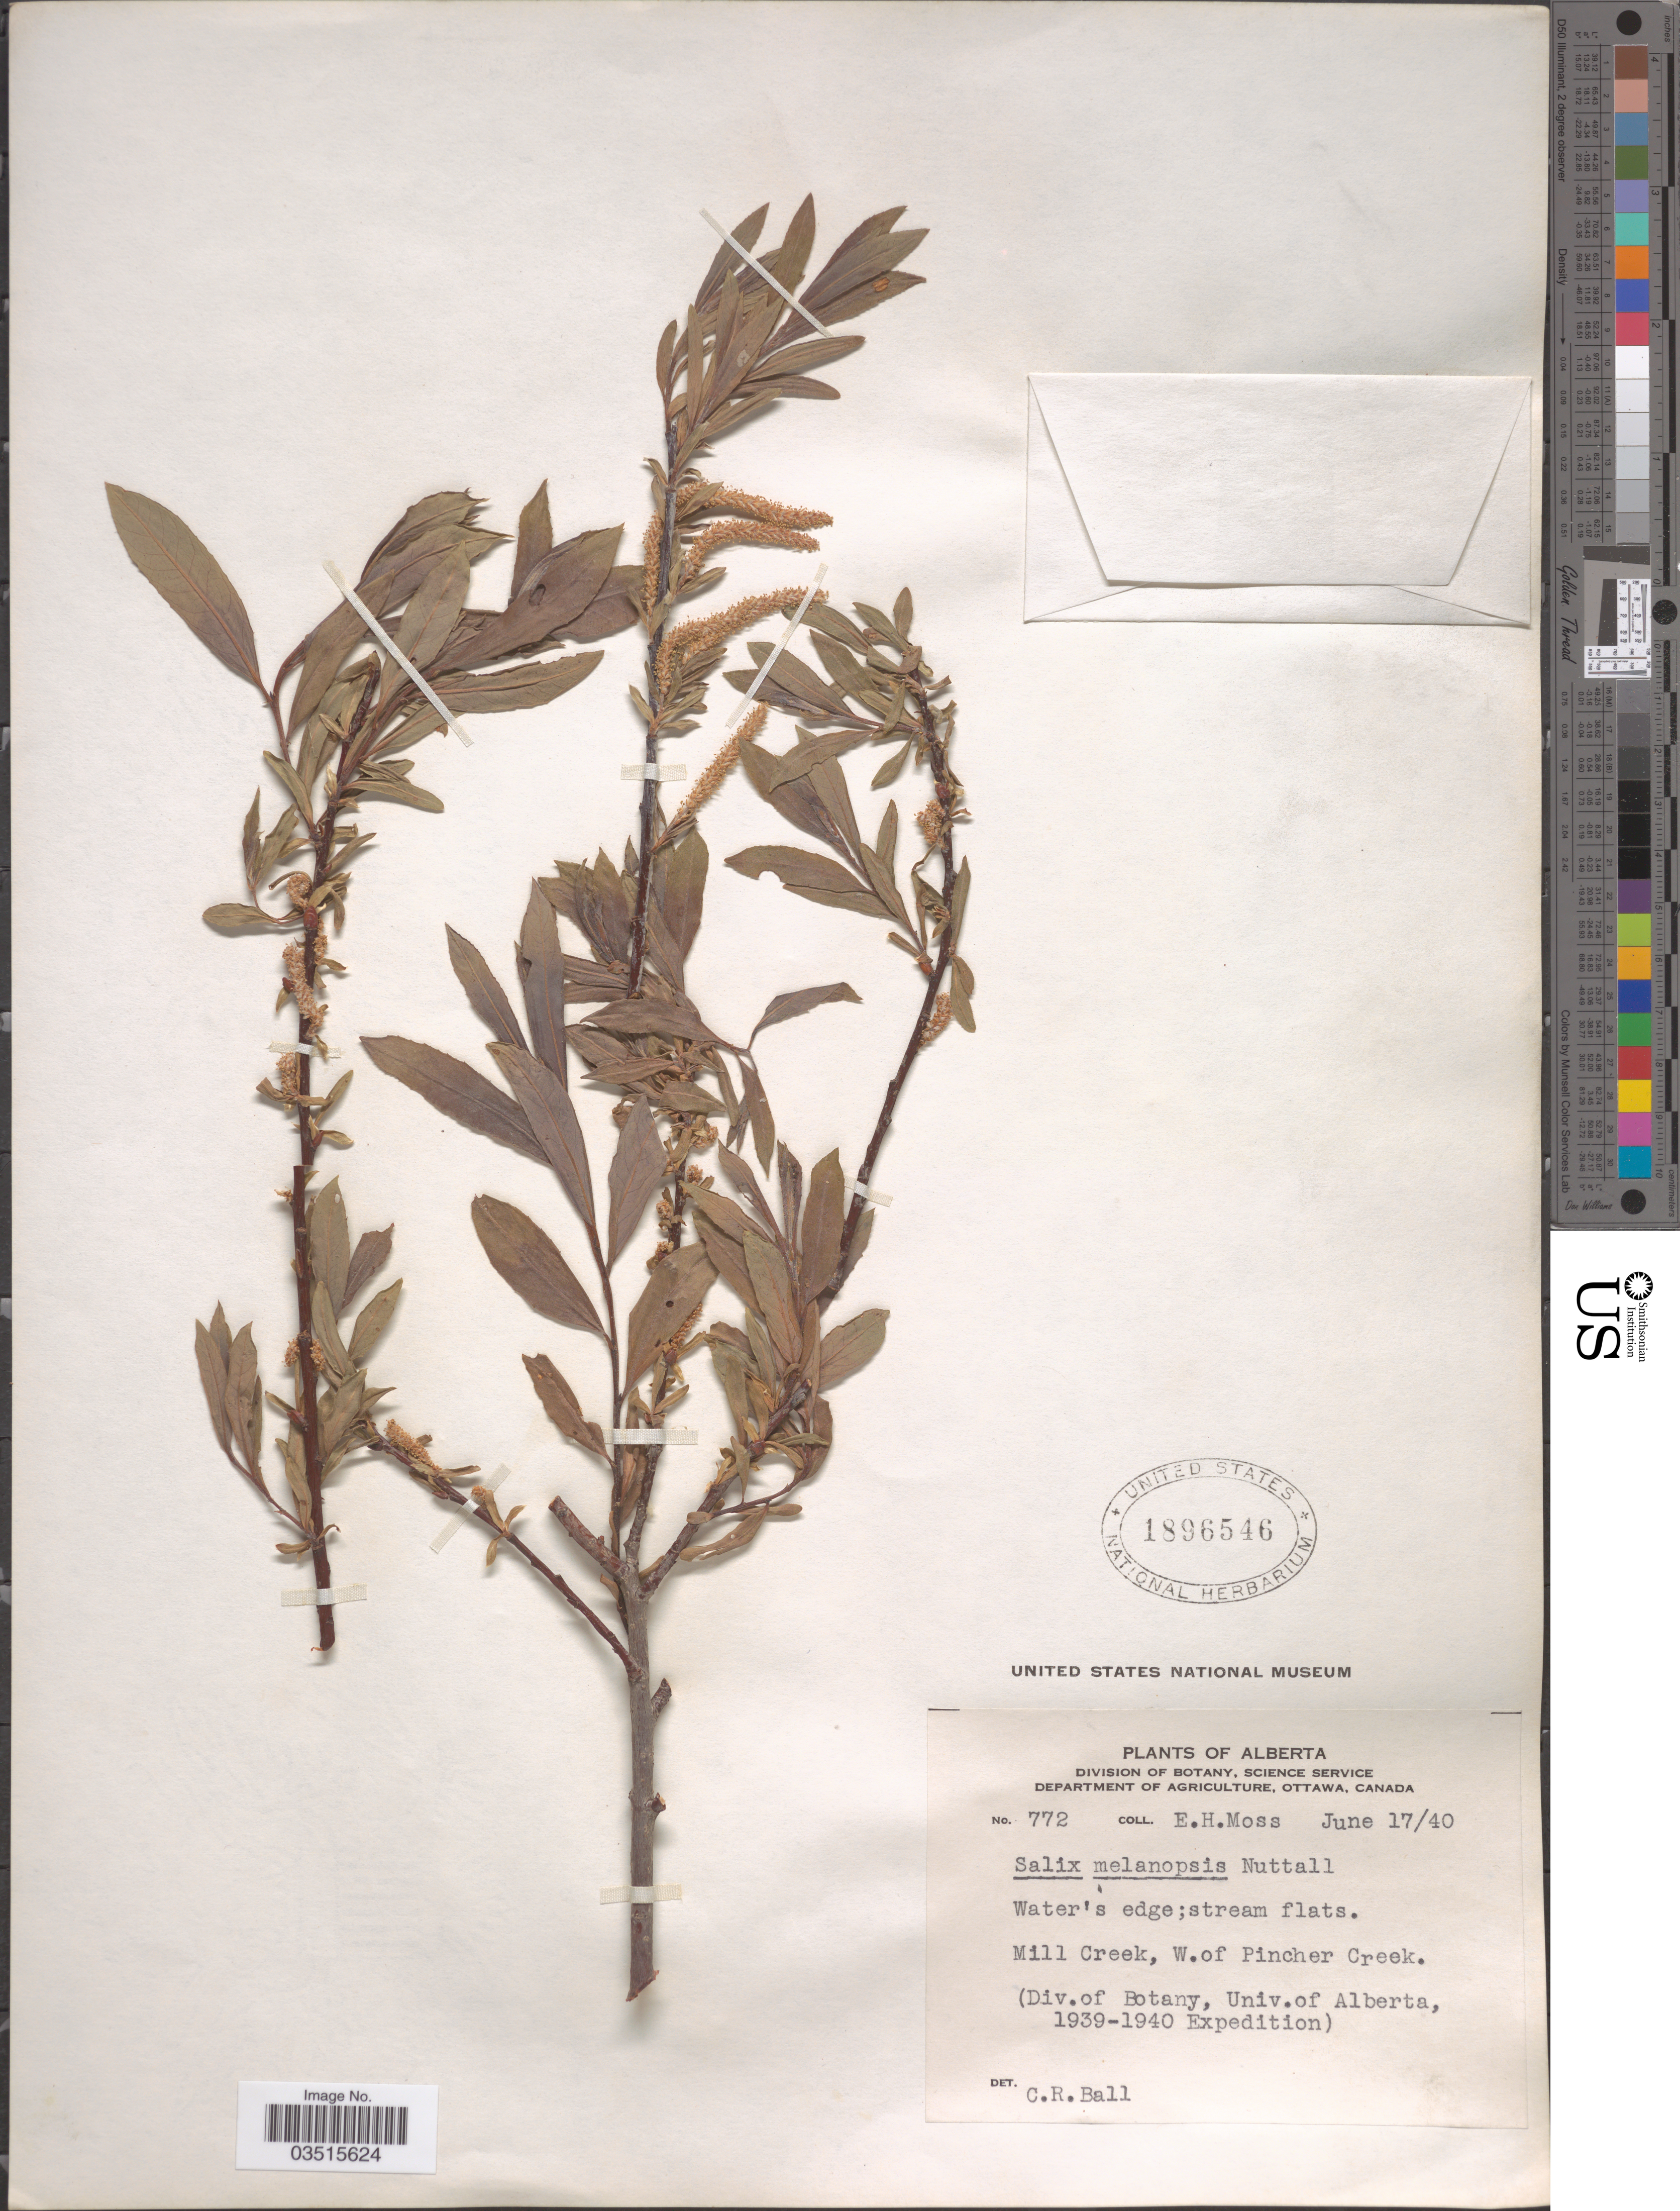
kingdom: Plantae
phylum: Tracheophyta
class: Magnoliopsida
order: Malpighiales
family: Salicaceae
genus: Salix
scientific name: Salix melanopsis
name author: Nutt.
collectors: E. Moss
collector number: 772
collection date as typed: Transcribed d/m/y: 17/6/40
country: Canada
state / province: Alberta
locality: Mill Creek; W. of Pincher Creek.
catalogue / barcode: US 1896546